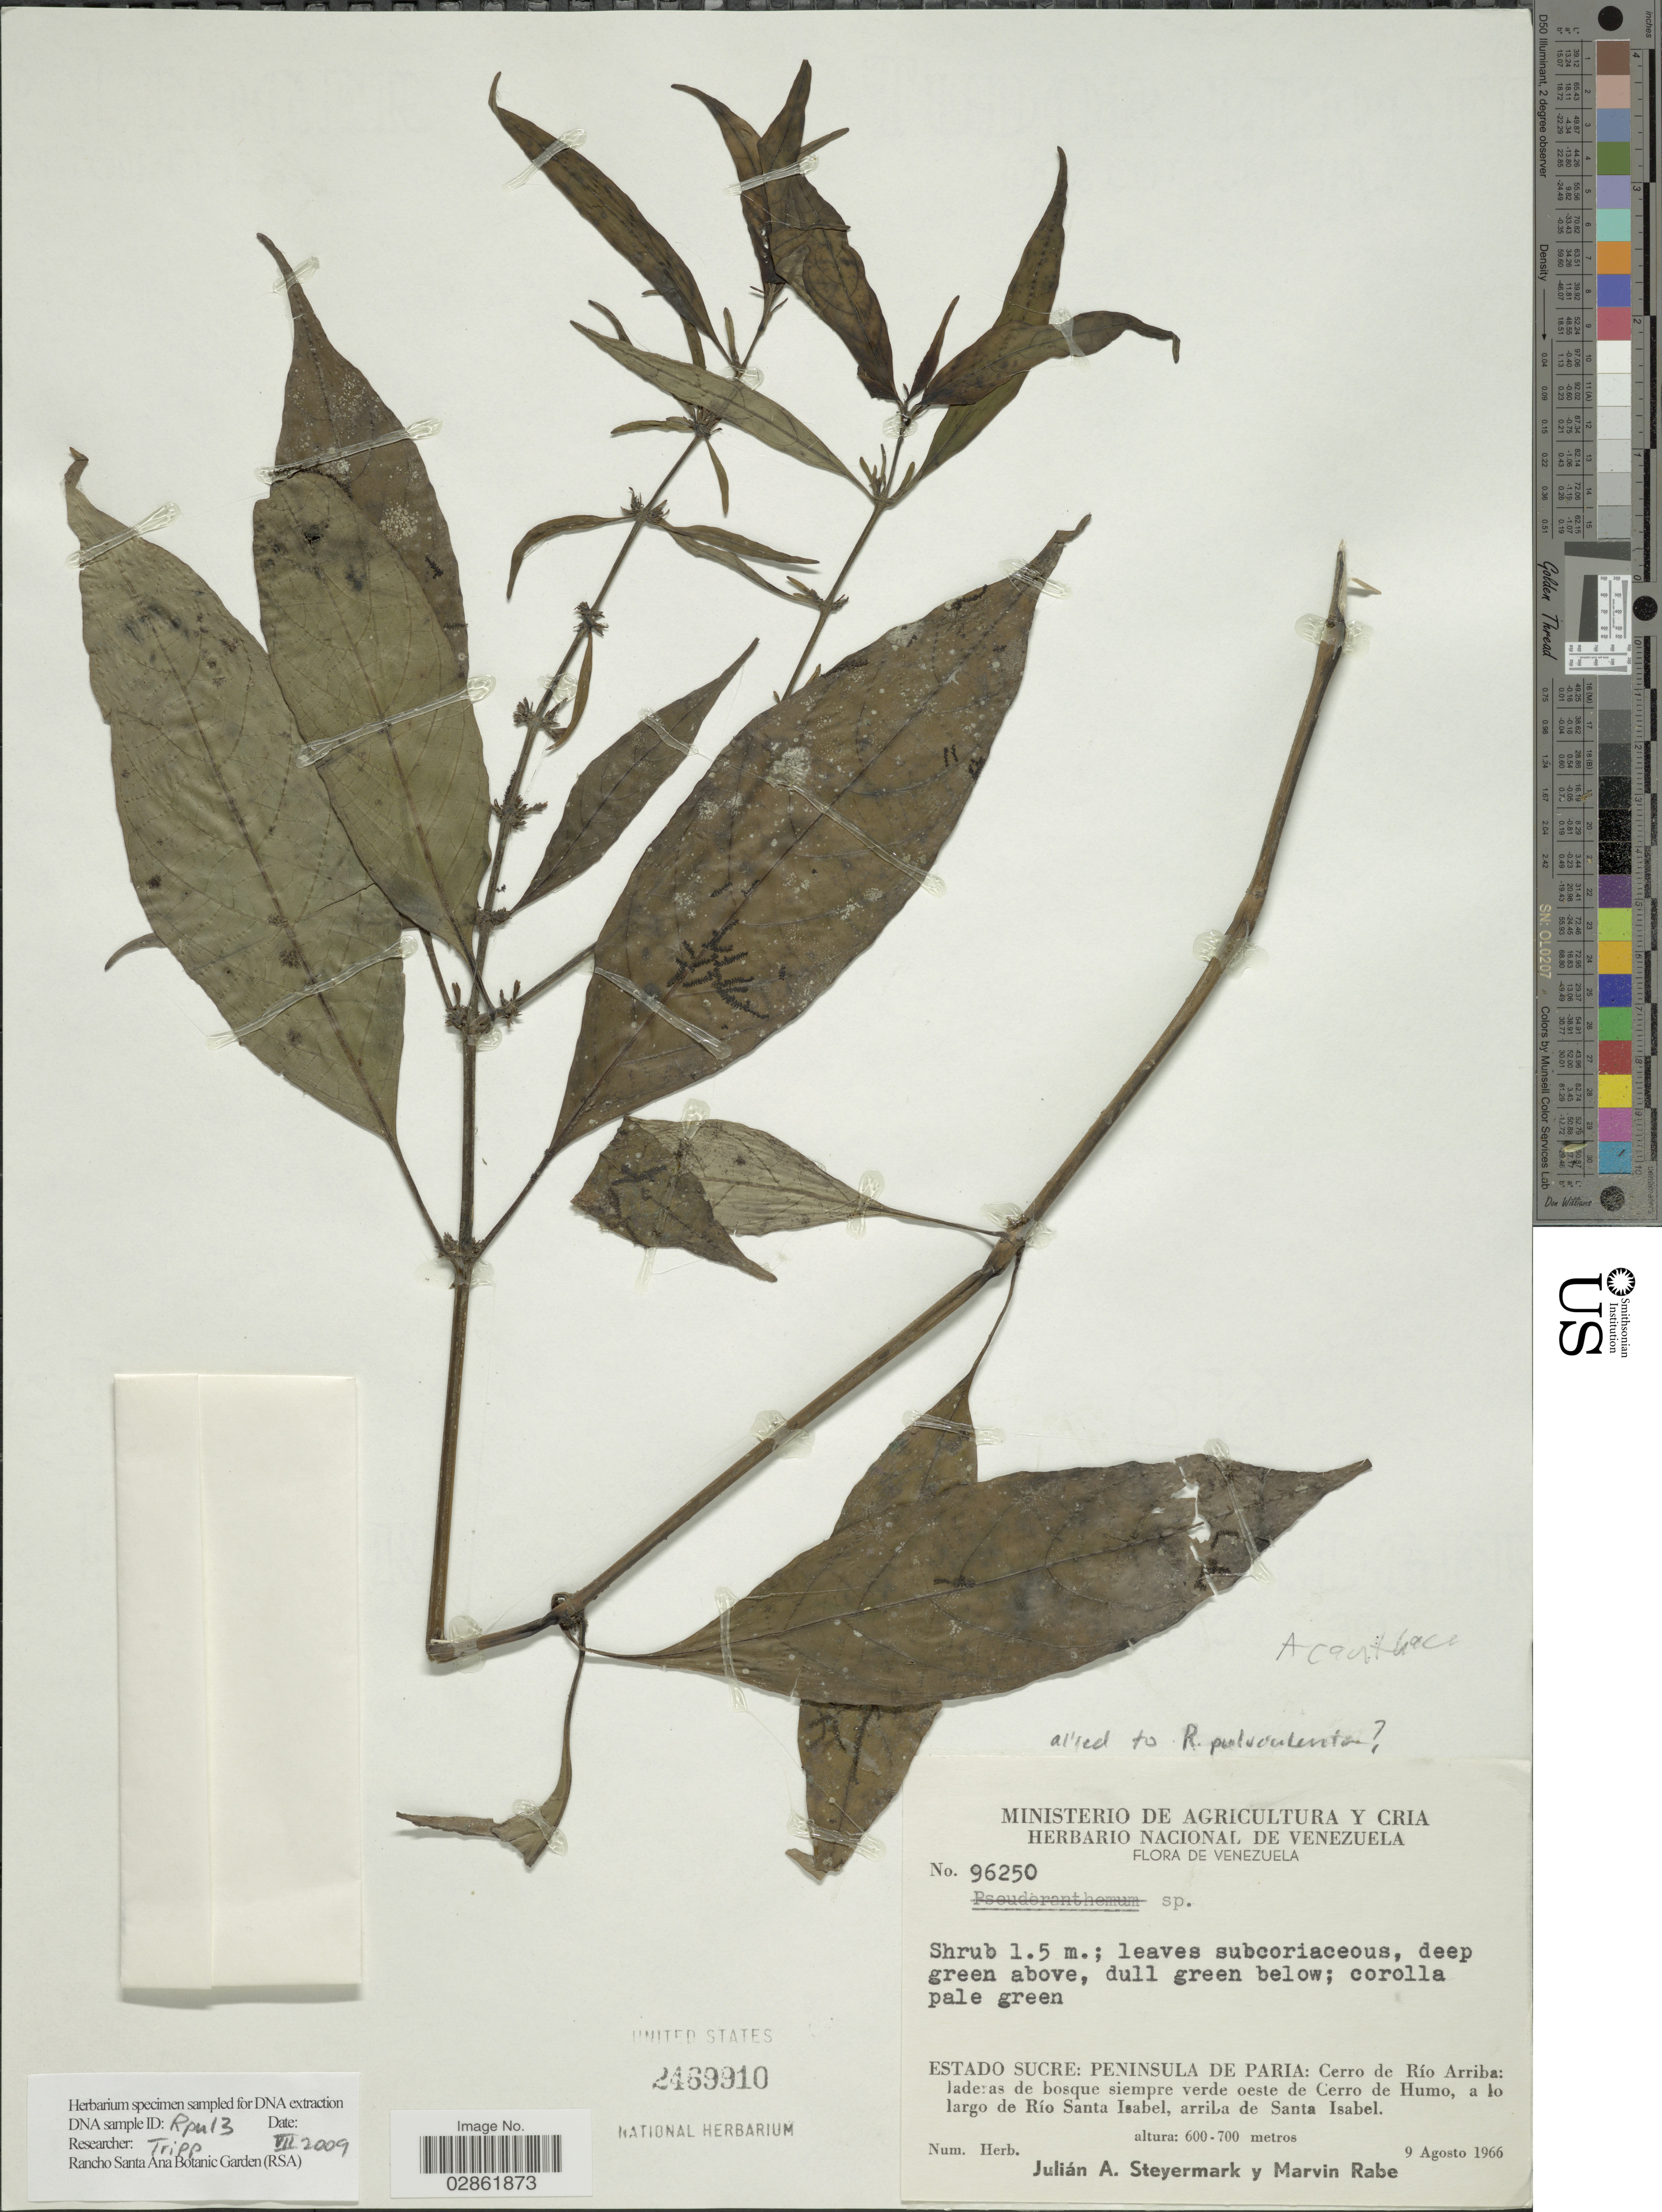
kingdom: Plantae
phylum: Tracheophyta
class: Magnoliopsida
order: Lamiales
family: Acanthaceae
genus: Ruellia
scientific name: Ruellia pulverulenta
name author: Leonard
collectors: J. Steyermark & M. Rabe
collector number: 96250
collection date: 1966-08-09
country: Venezuela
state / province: Sucre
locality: Peninsula de Paria: Cerro de Río Arriba: laderas de bosque siempre verde oeste de Cerro de Humo, a lo largo de Río Santa Isabel, arriba de Santa Isabel.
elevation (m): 600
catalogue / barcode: US 2469910